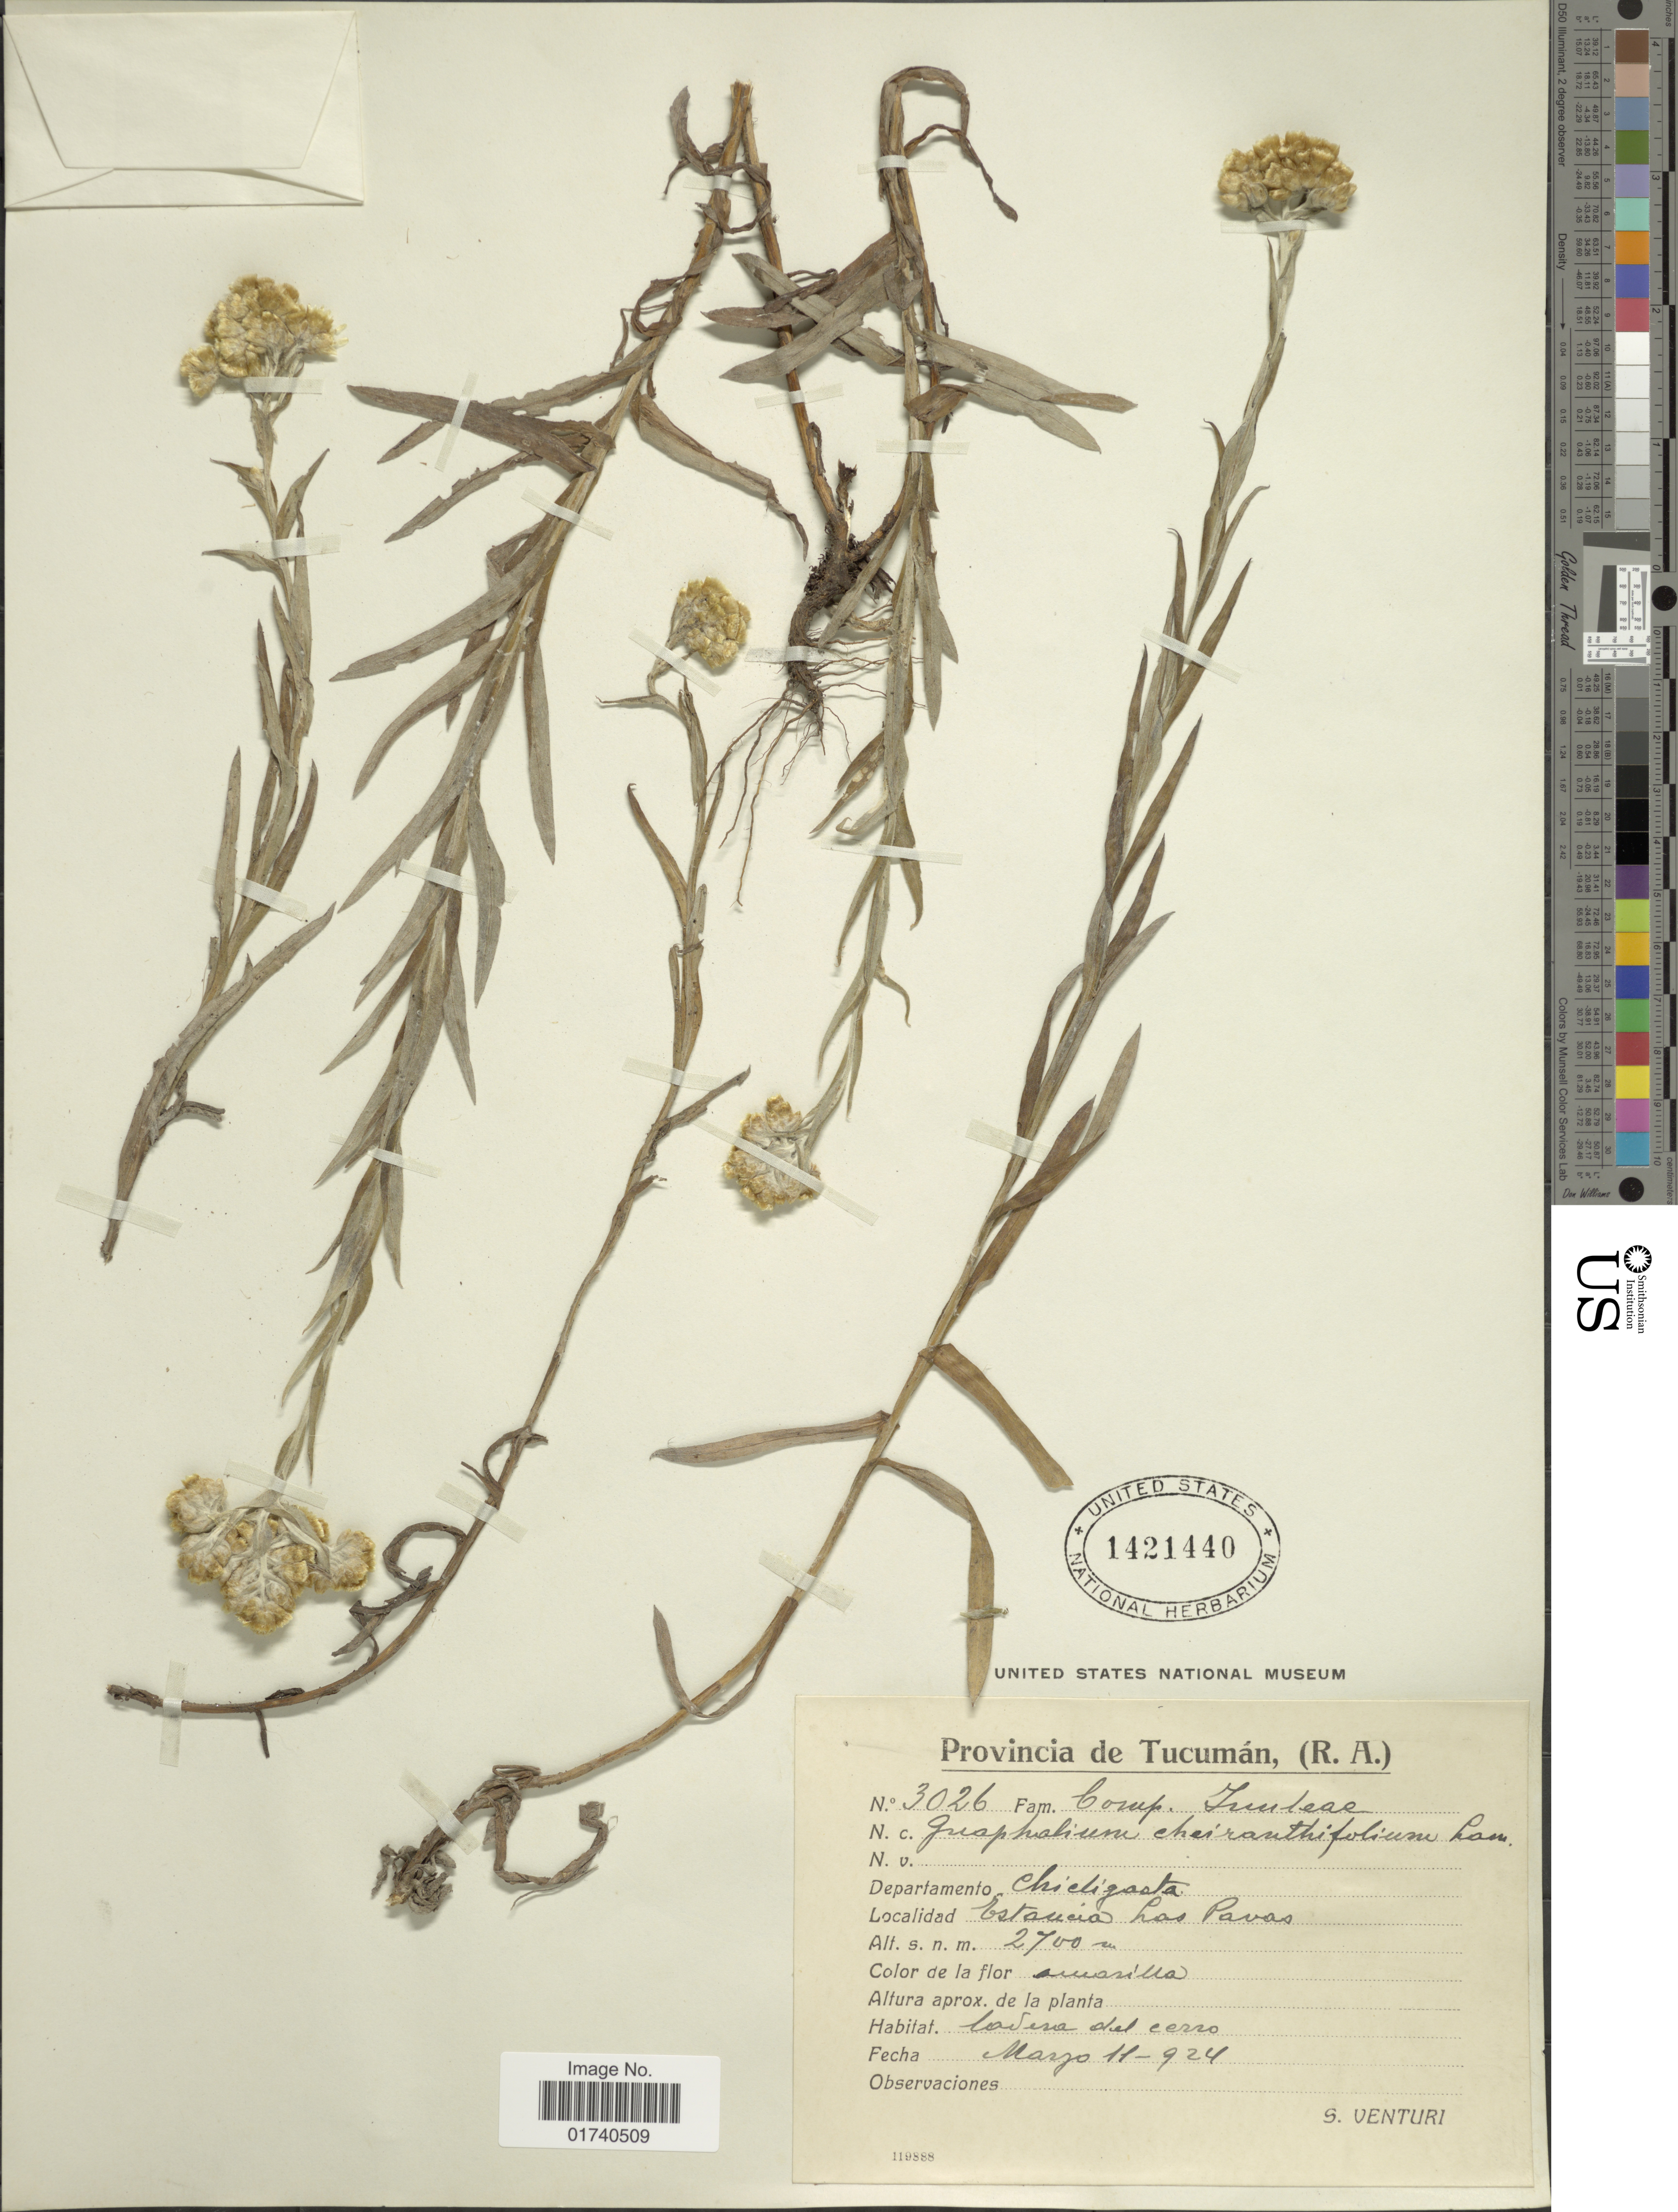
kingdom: Plantae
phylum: Tracheophyta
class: Magnoliopsida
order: Asterales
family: Asteraceae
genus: Pseudognaphalium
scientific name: Pseudognaphalium cheiranthifolium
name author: (Lam.) Hilliard & B.L. Burtt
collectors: S. Venturi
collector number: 3026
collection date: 1924-05-11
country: Argentina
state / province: Tucuman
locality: R. A. Departamento Chicligasta. Estancia Las Pavas.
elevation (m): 2700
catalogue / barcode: US 1421440